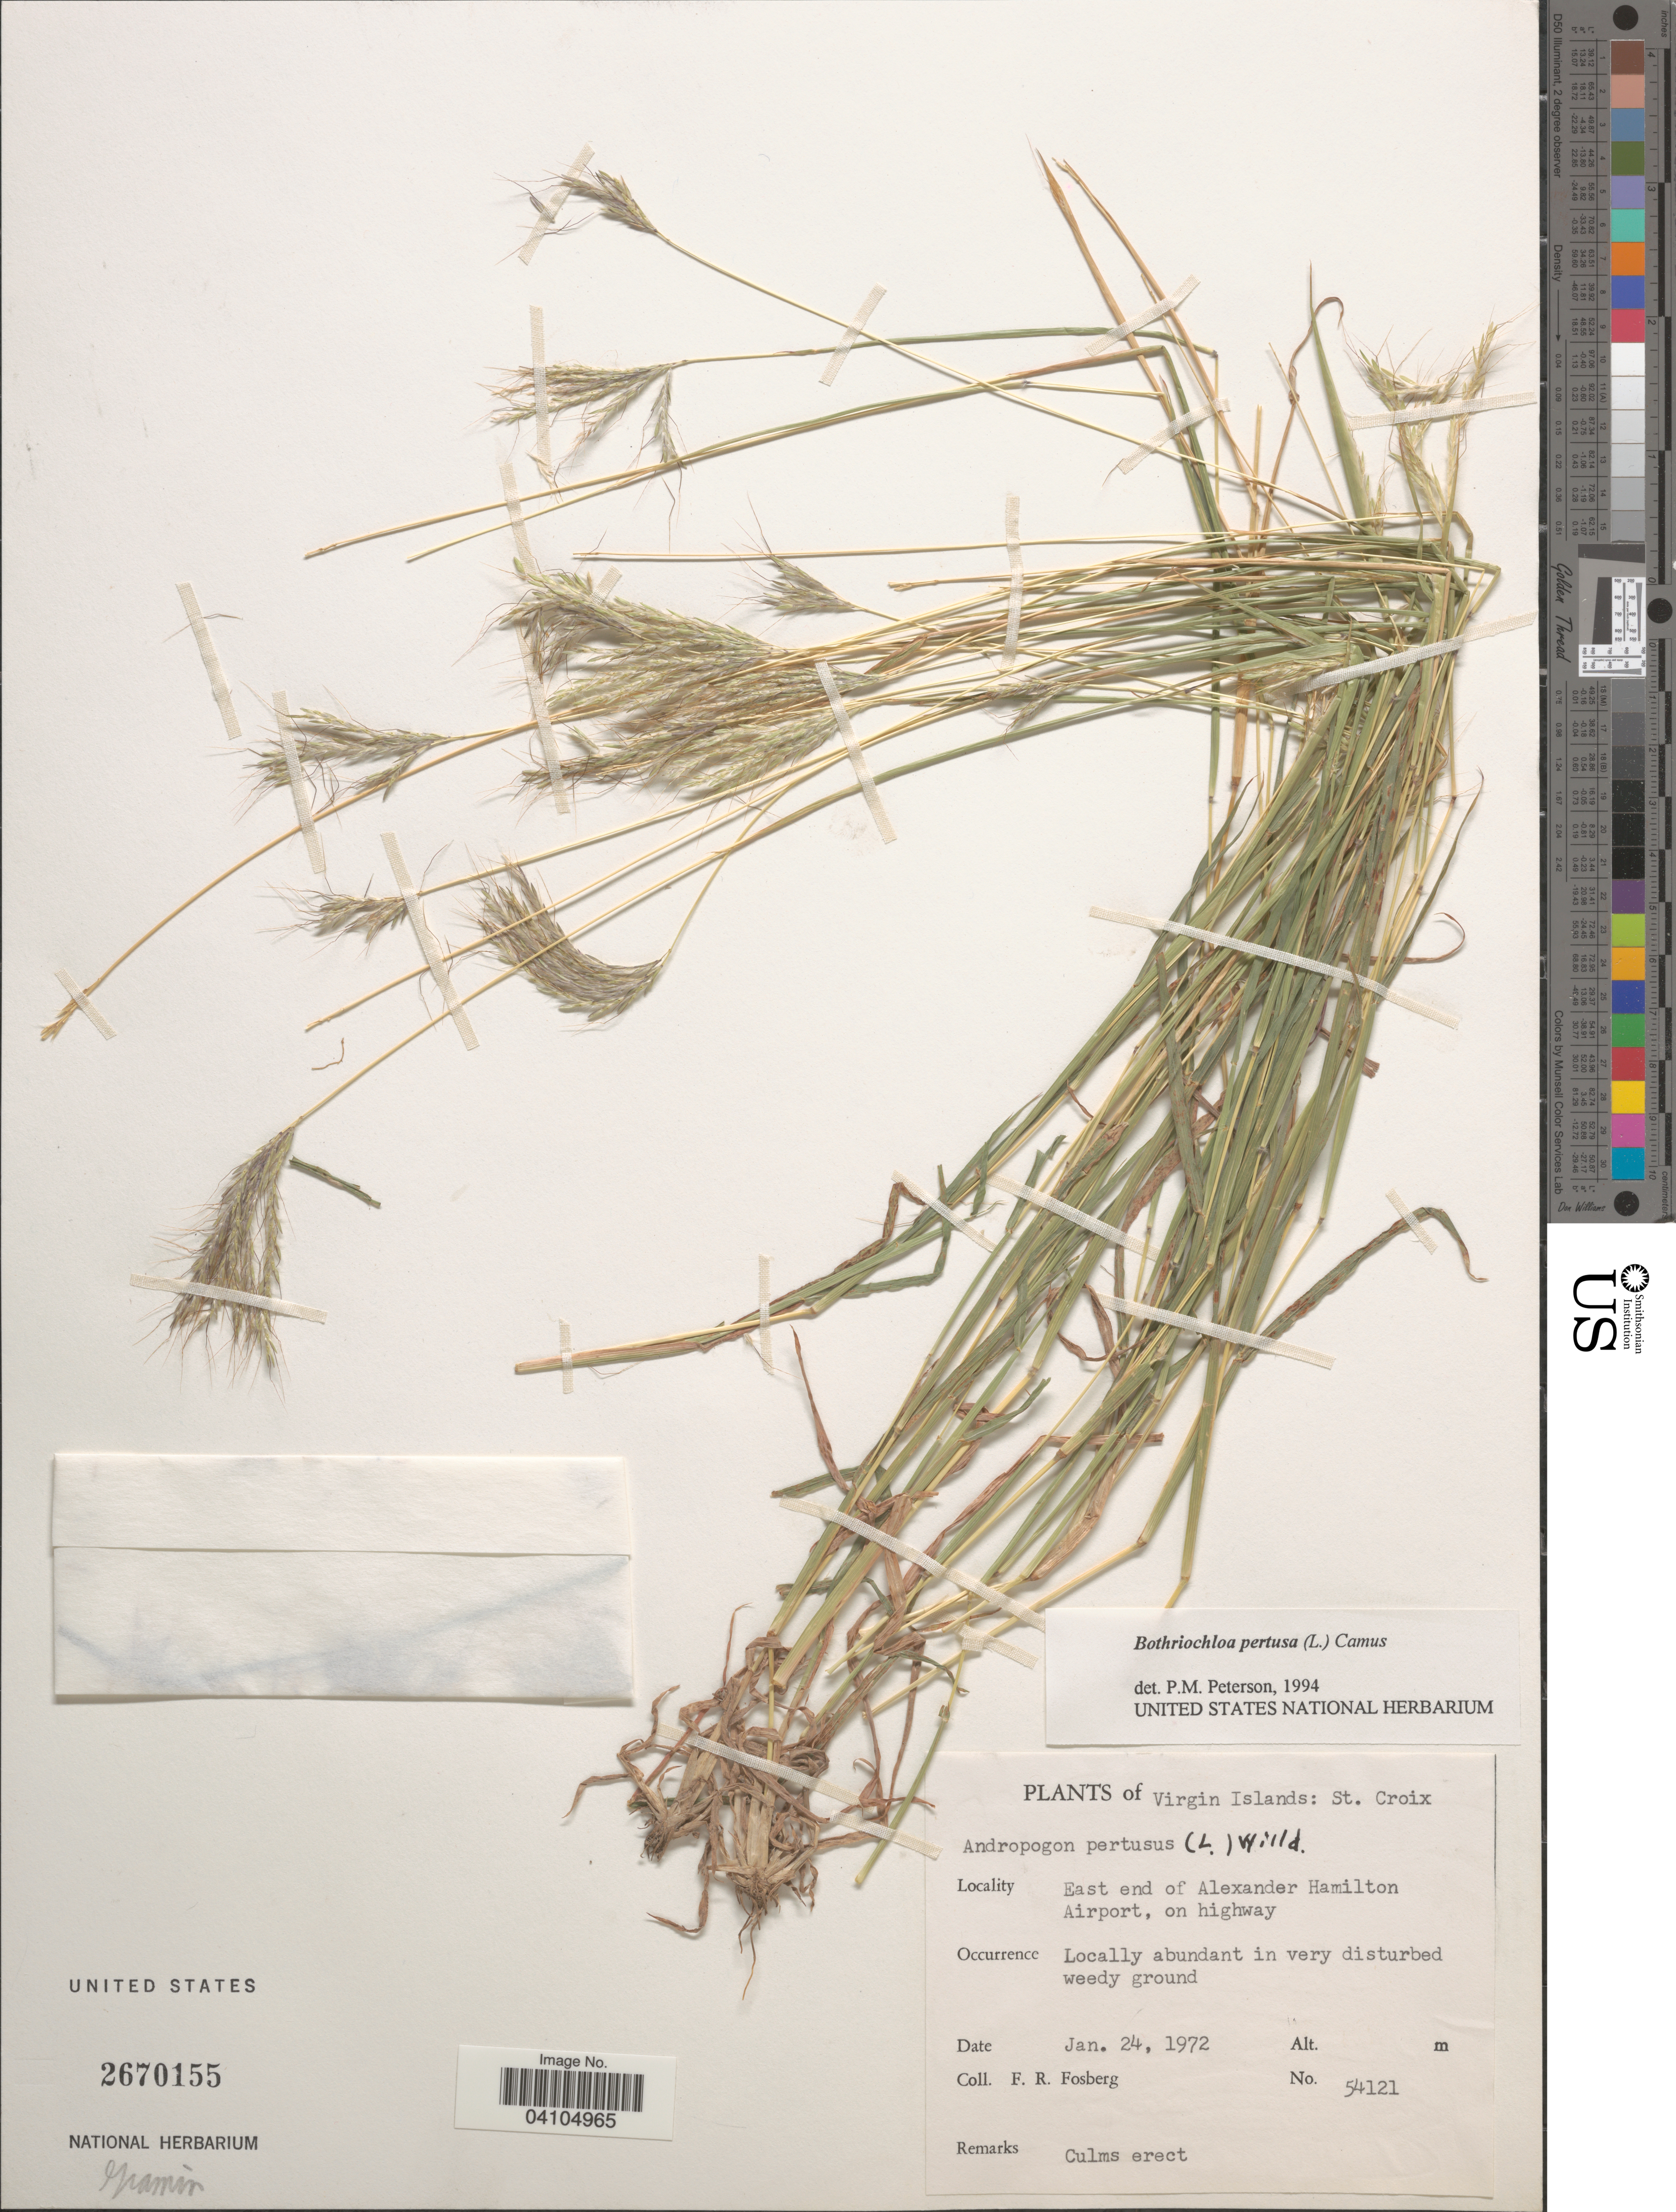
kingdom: Plantae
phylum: Tracheophyta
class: Liliopsida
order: Poales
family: Poaceae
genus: Bothriochloa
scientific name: Bothriochloa pertusa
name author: (L.) A. Camus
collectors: F. R. Fosberg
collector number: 54121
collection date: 1972-01-24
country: U.S. Virgin Islands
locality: St. Croix. East end of Alexander Hamilton Airport, on highway.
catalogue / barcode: US 2670155